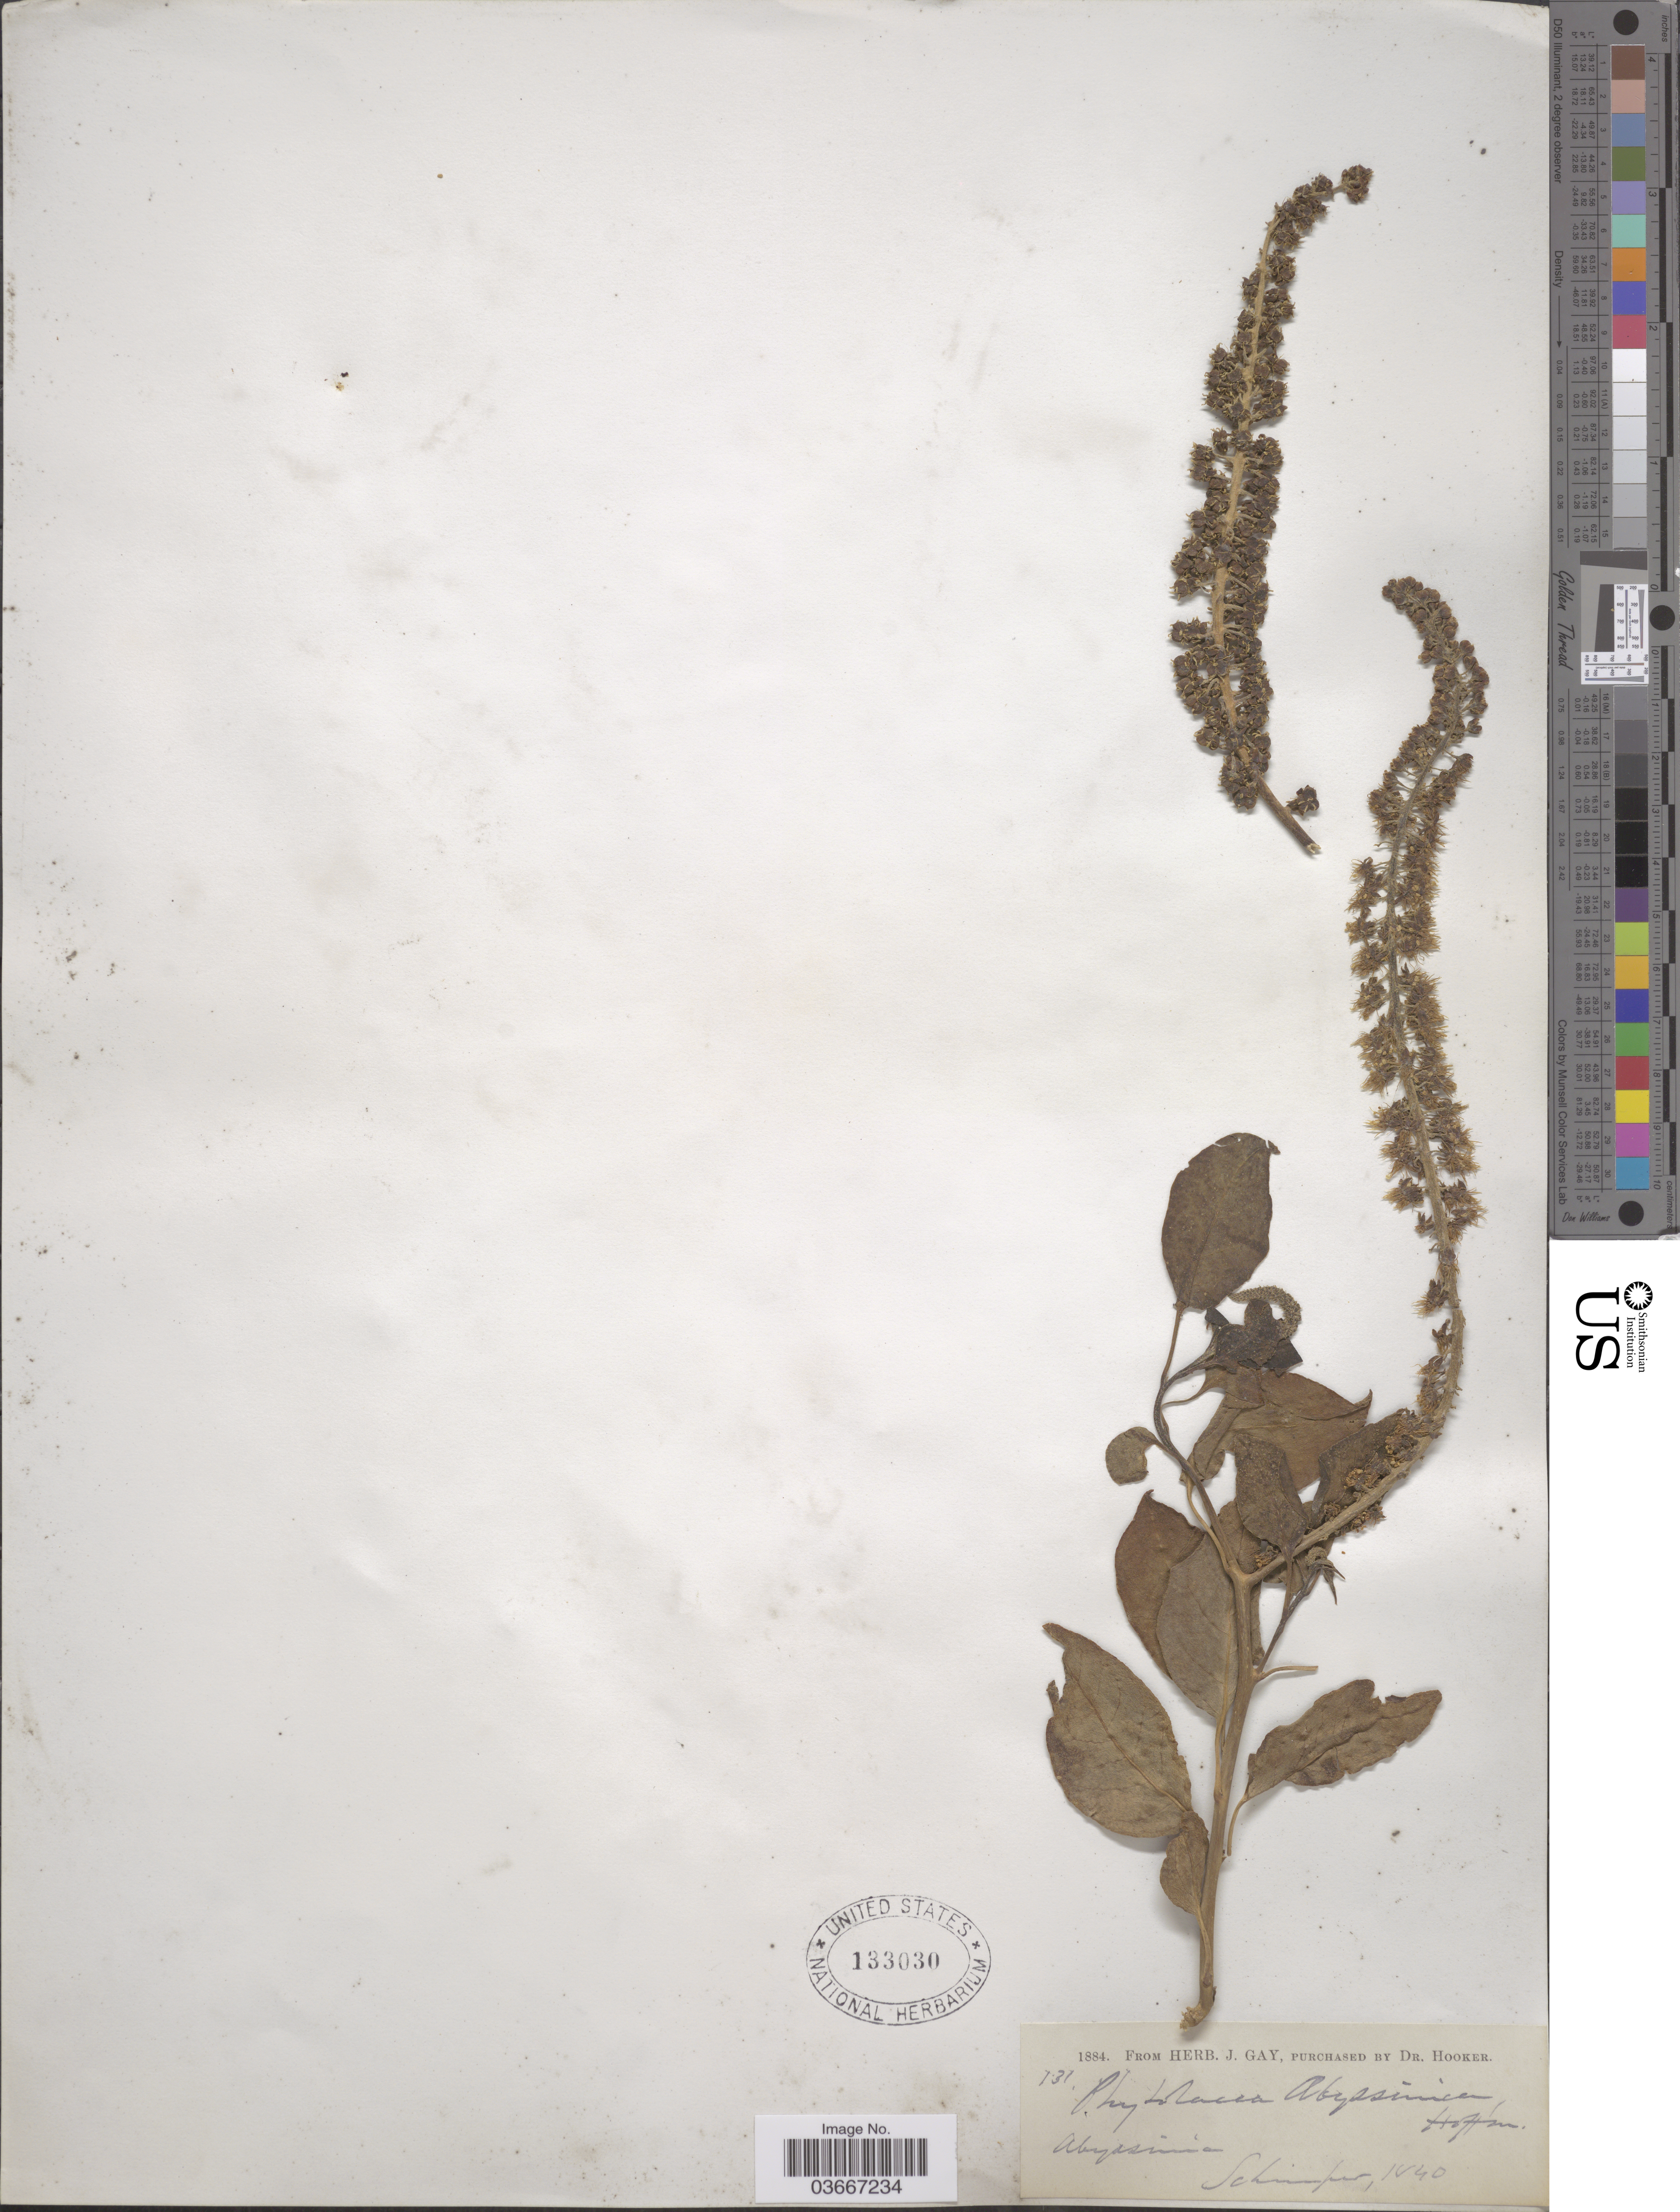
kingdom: Plantae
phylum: Tracheophyta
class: Magnoliopsida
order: Caryophyllales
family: Phytolaccaceae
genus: Phytolacca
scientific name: Phytolacca abyssinica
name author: Hoffm.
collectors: -. Schimper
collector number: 131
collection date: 1840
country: Ethiopia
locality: Abyssinia.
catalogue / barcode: US 133030